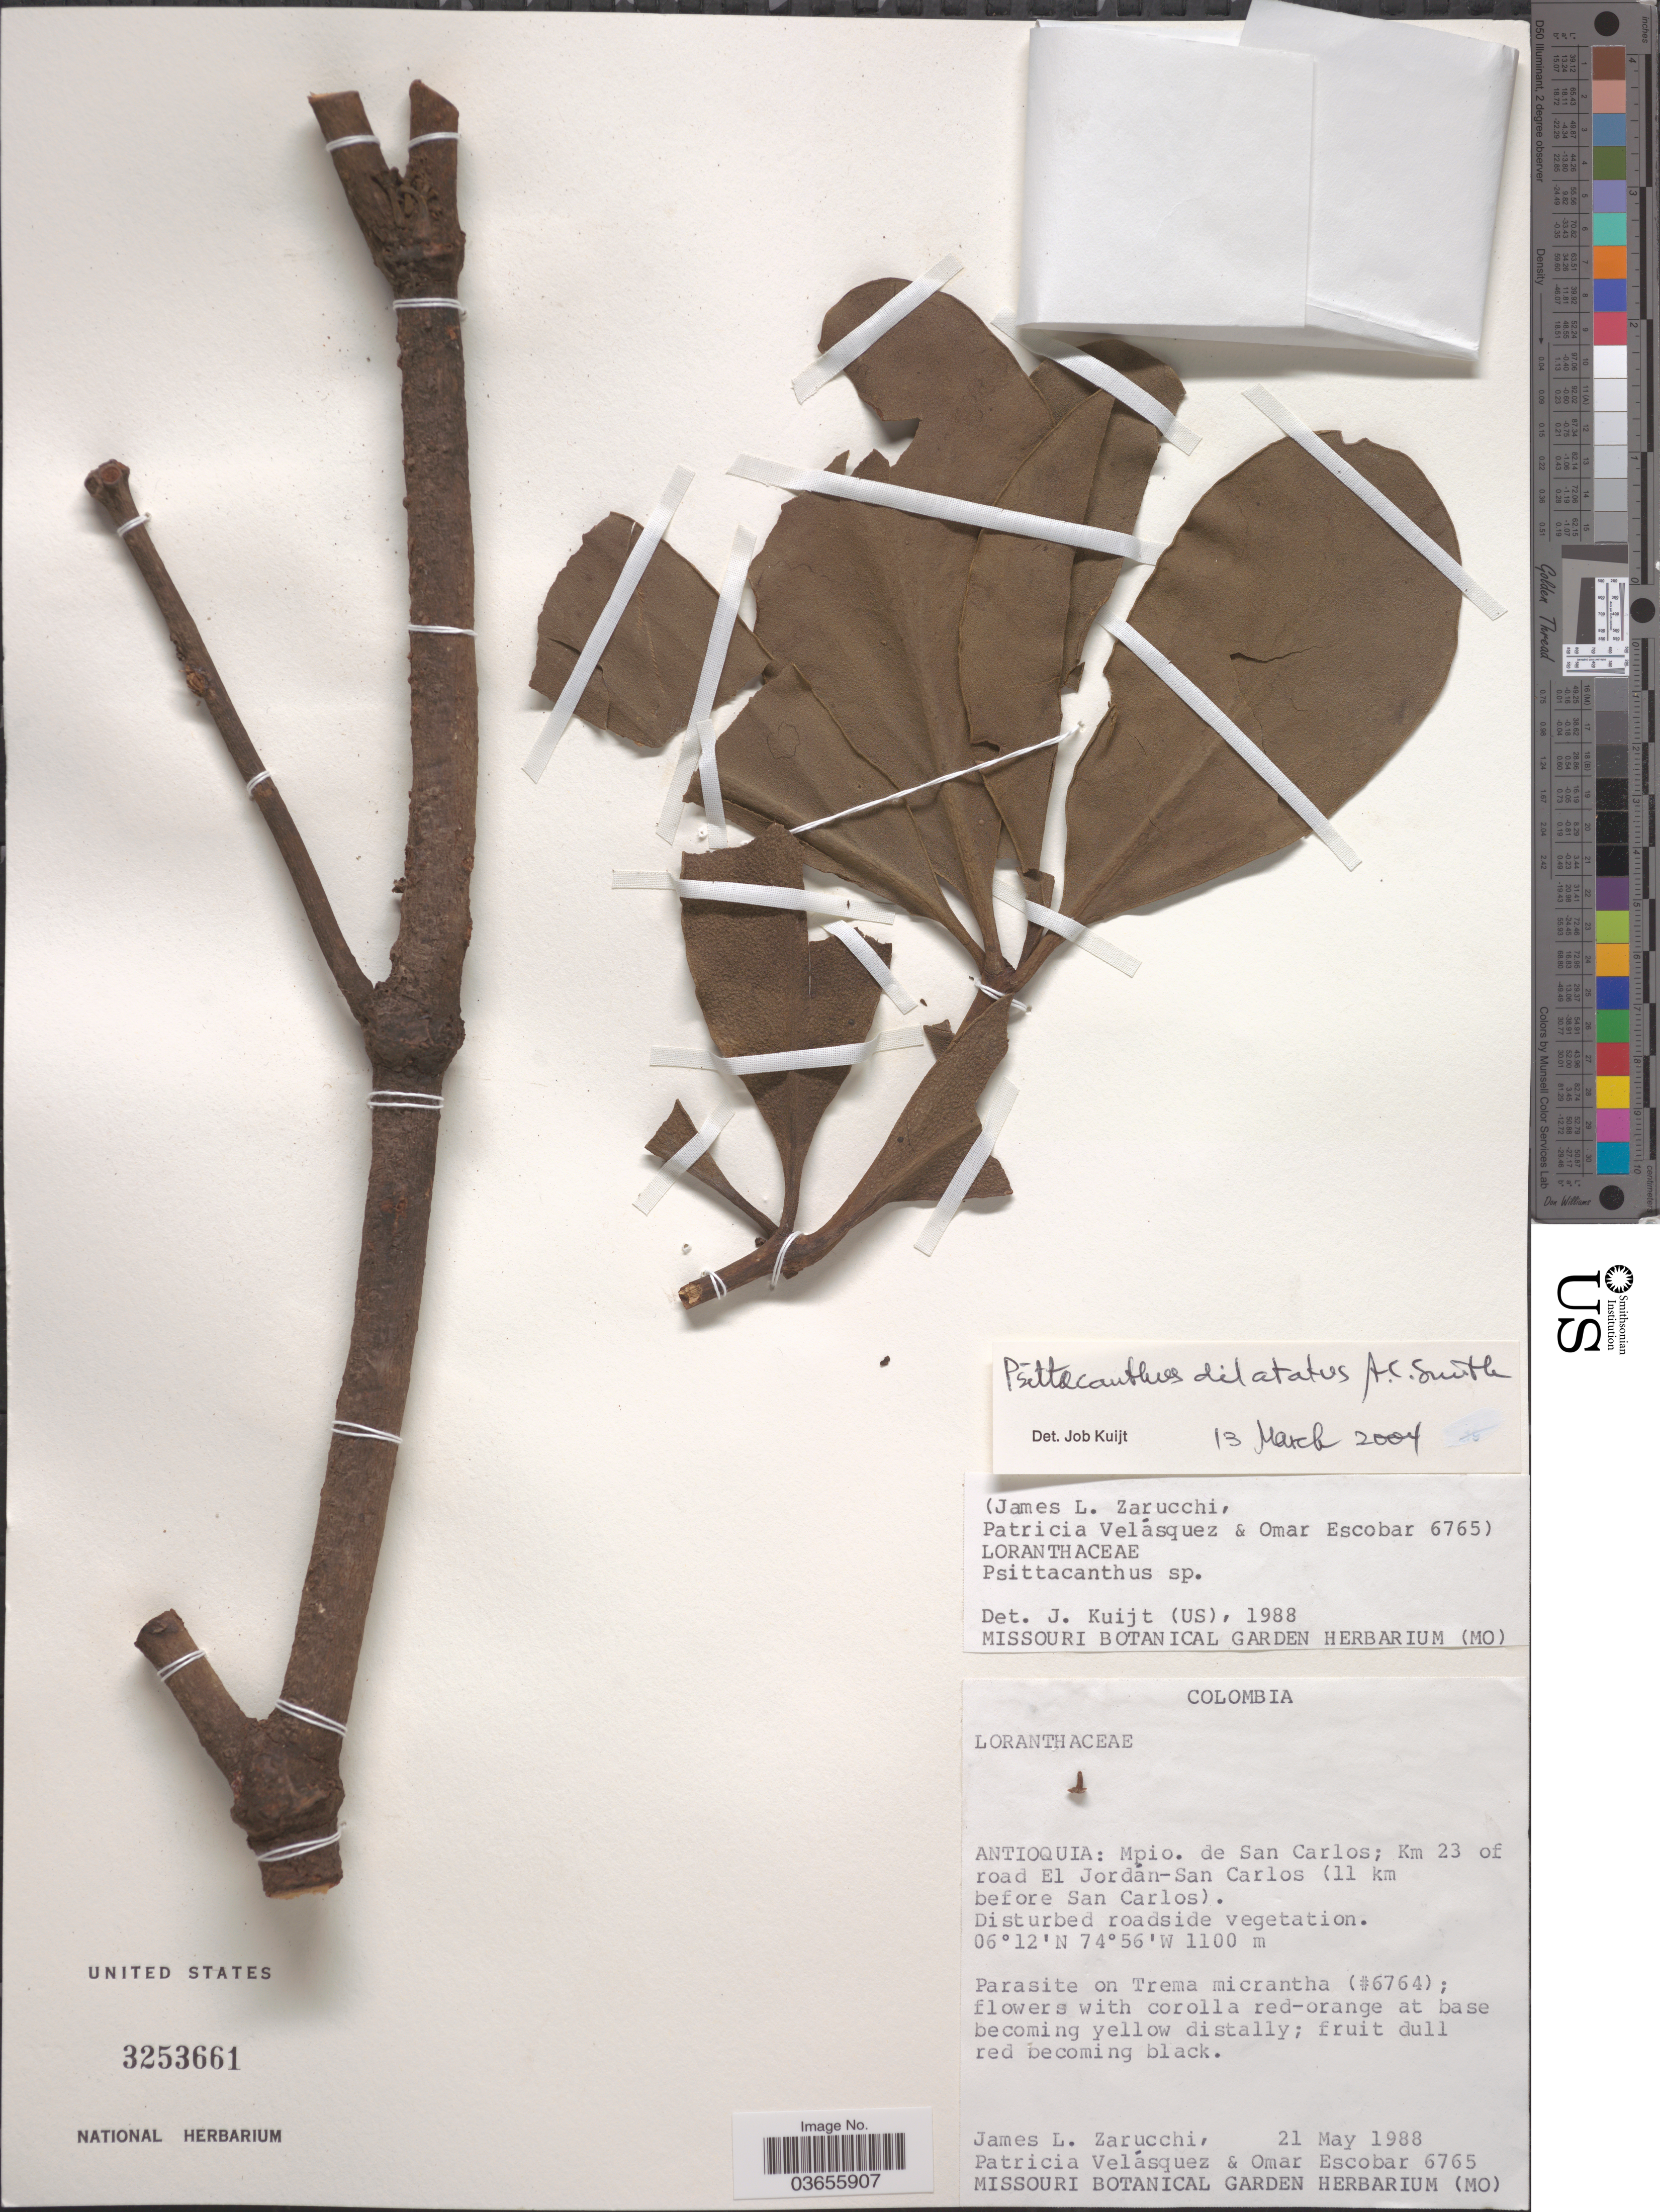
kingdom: Plantae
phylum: Tracheophyta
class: Magnoliopsida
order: Santalales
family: Loranthaceae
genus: Psittacanthus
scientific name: Psittacanthus dilatatus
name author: A.C. Sm.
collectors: J. L. Zarucchi, P. Velasquez & O. D. Escobar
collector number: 6765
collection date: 1988-05-21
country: Colombia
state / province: Antioquia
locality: Mpio. de San Carlos; Km 23 of road El Jordán-San Carlos (11 km before san Carlos).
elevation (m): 1100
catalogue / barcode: US 3253661